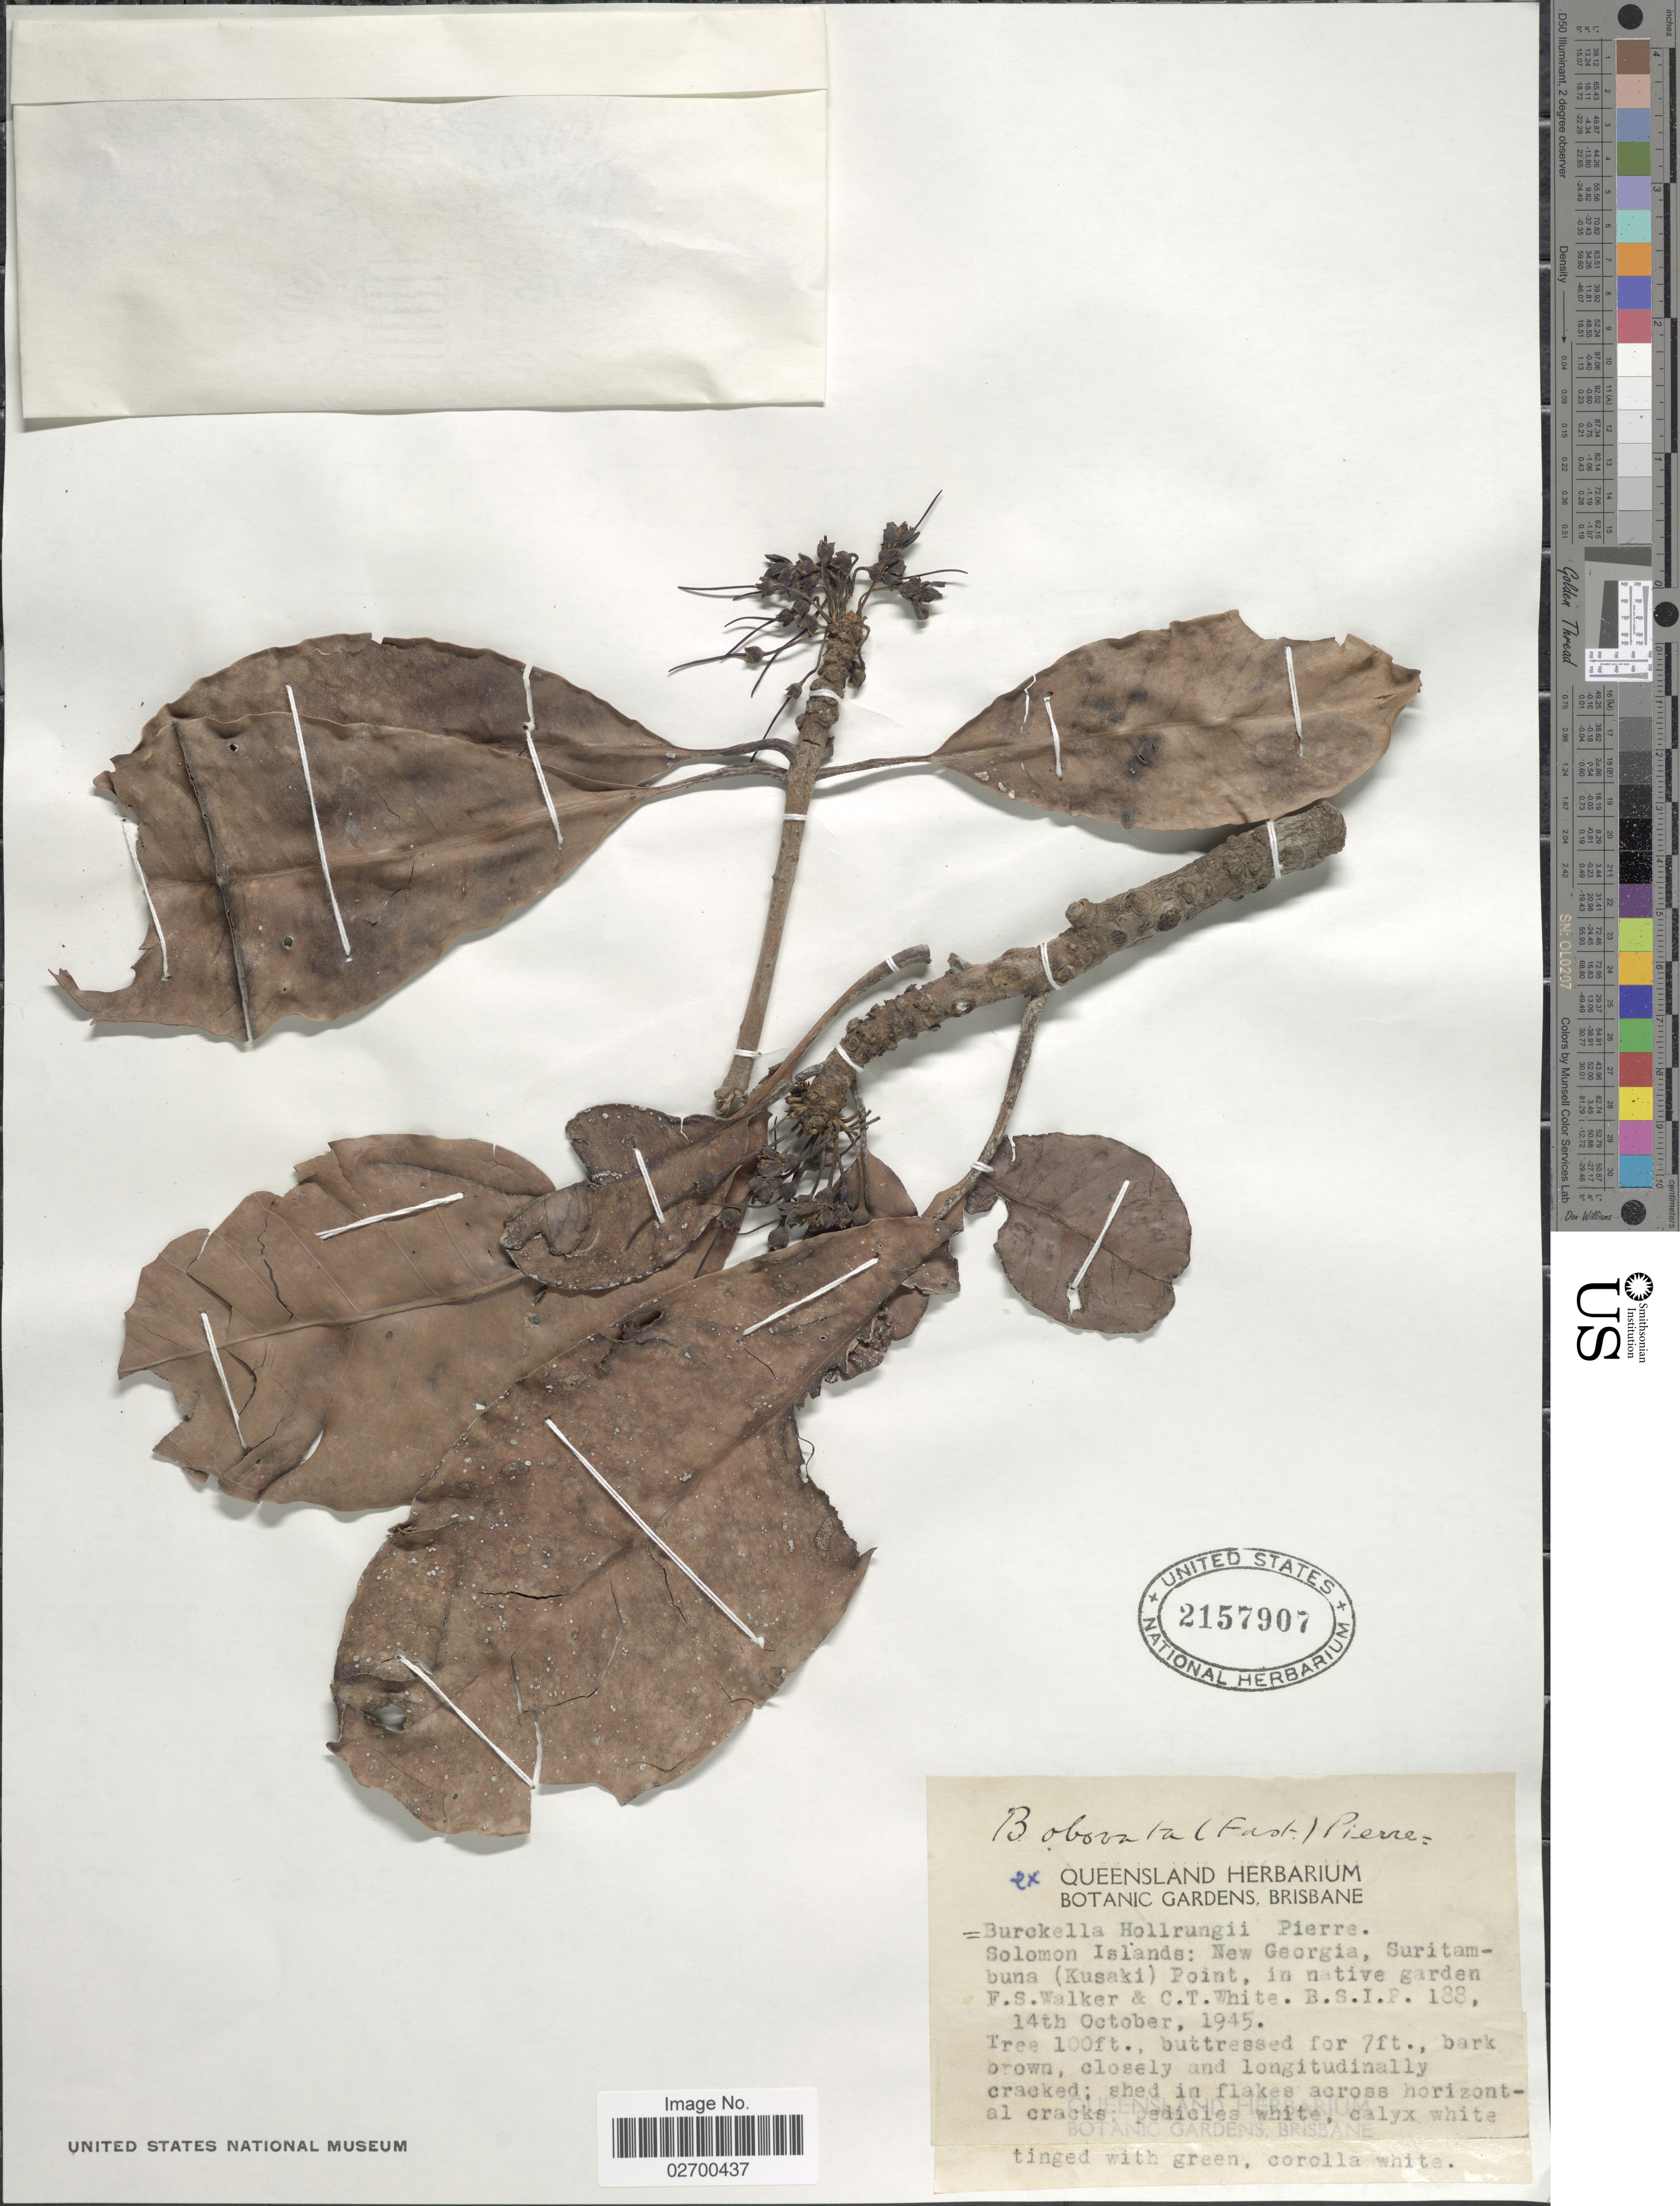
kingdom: Plantae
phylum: Tracheophyta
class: Magnoliopsida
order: Ericales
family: Sapotaceae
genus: Burckella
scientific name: Burckella obovata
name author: (G. Forst.) Pierre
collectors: F. Walker & C. T. White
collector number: B.S.I.P. 188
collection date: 1945-10-14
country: Solomon Islands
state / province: Solomon Islands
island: New Georgia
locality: New Georgia, Suritambuna (Kusaki) Point, in native garden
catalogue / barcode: US 2157907